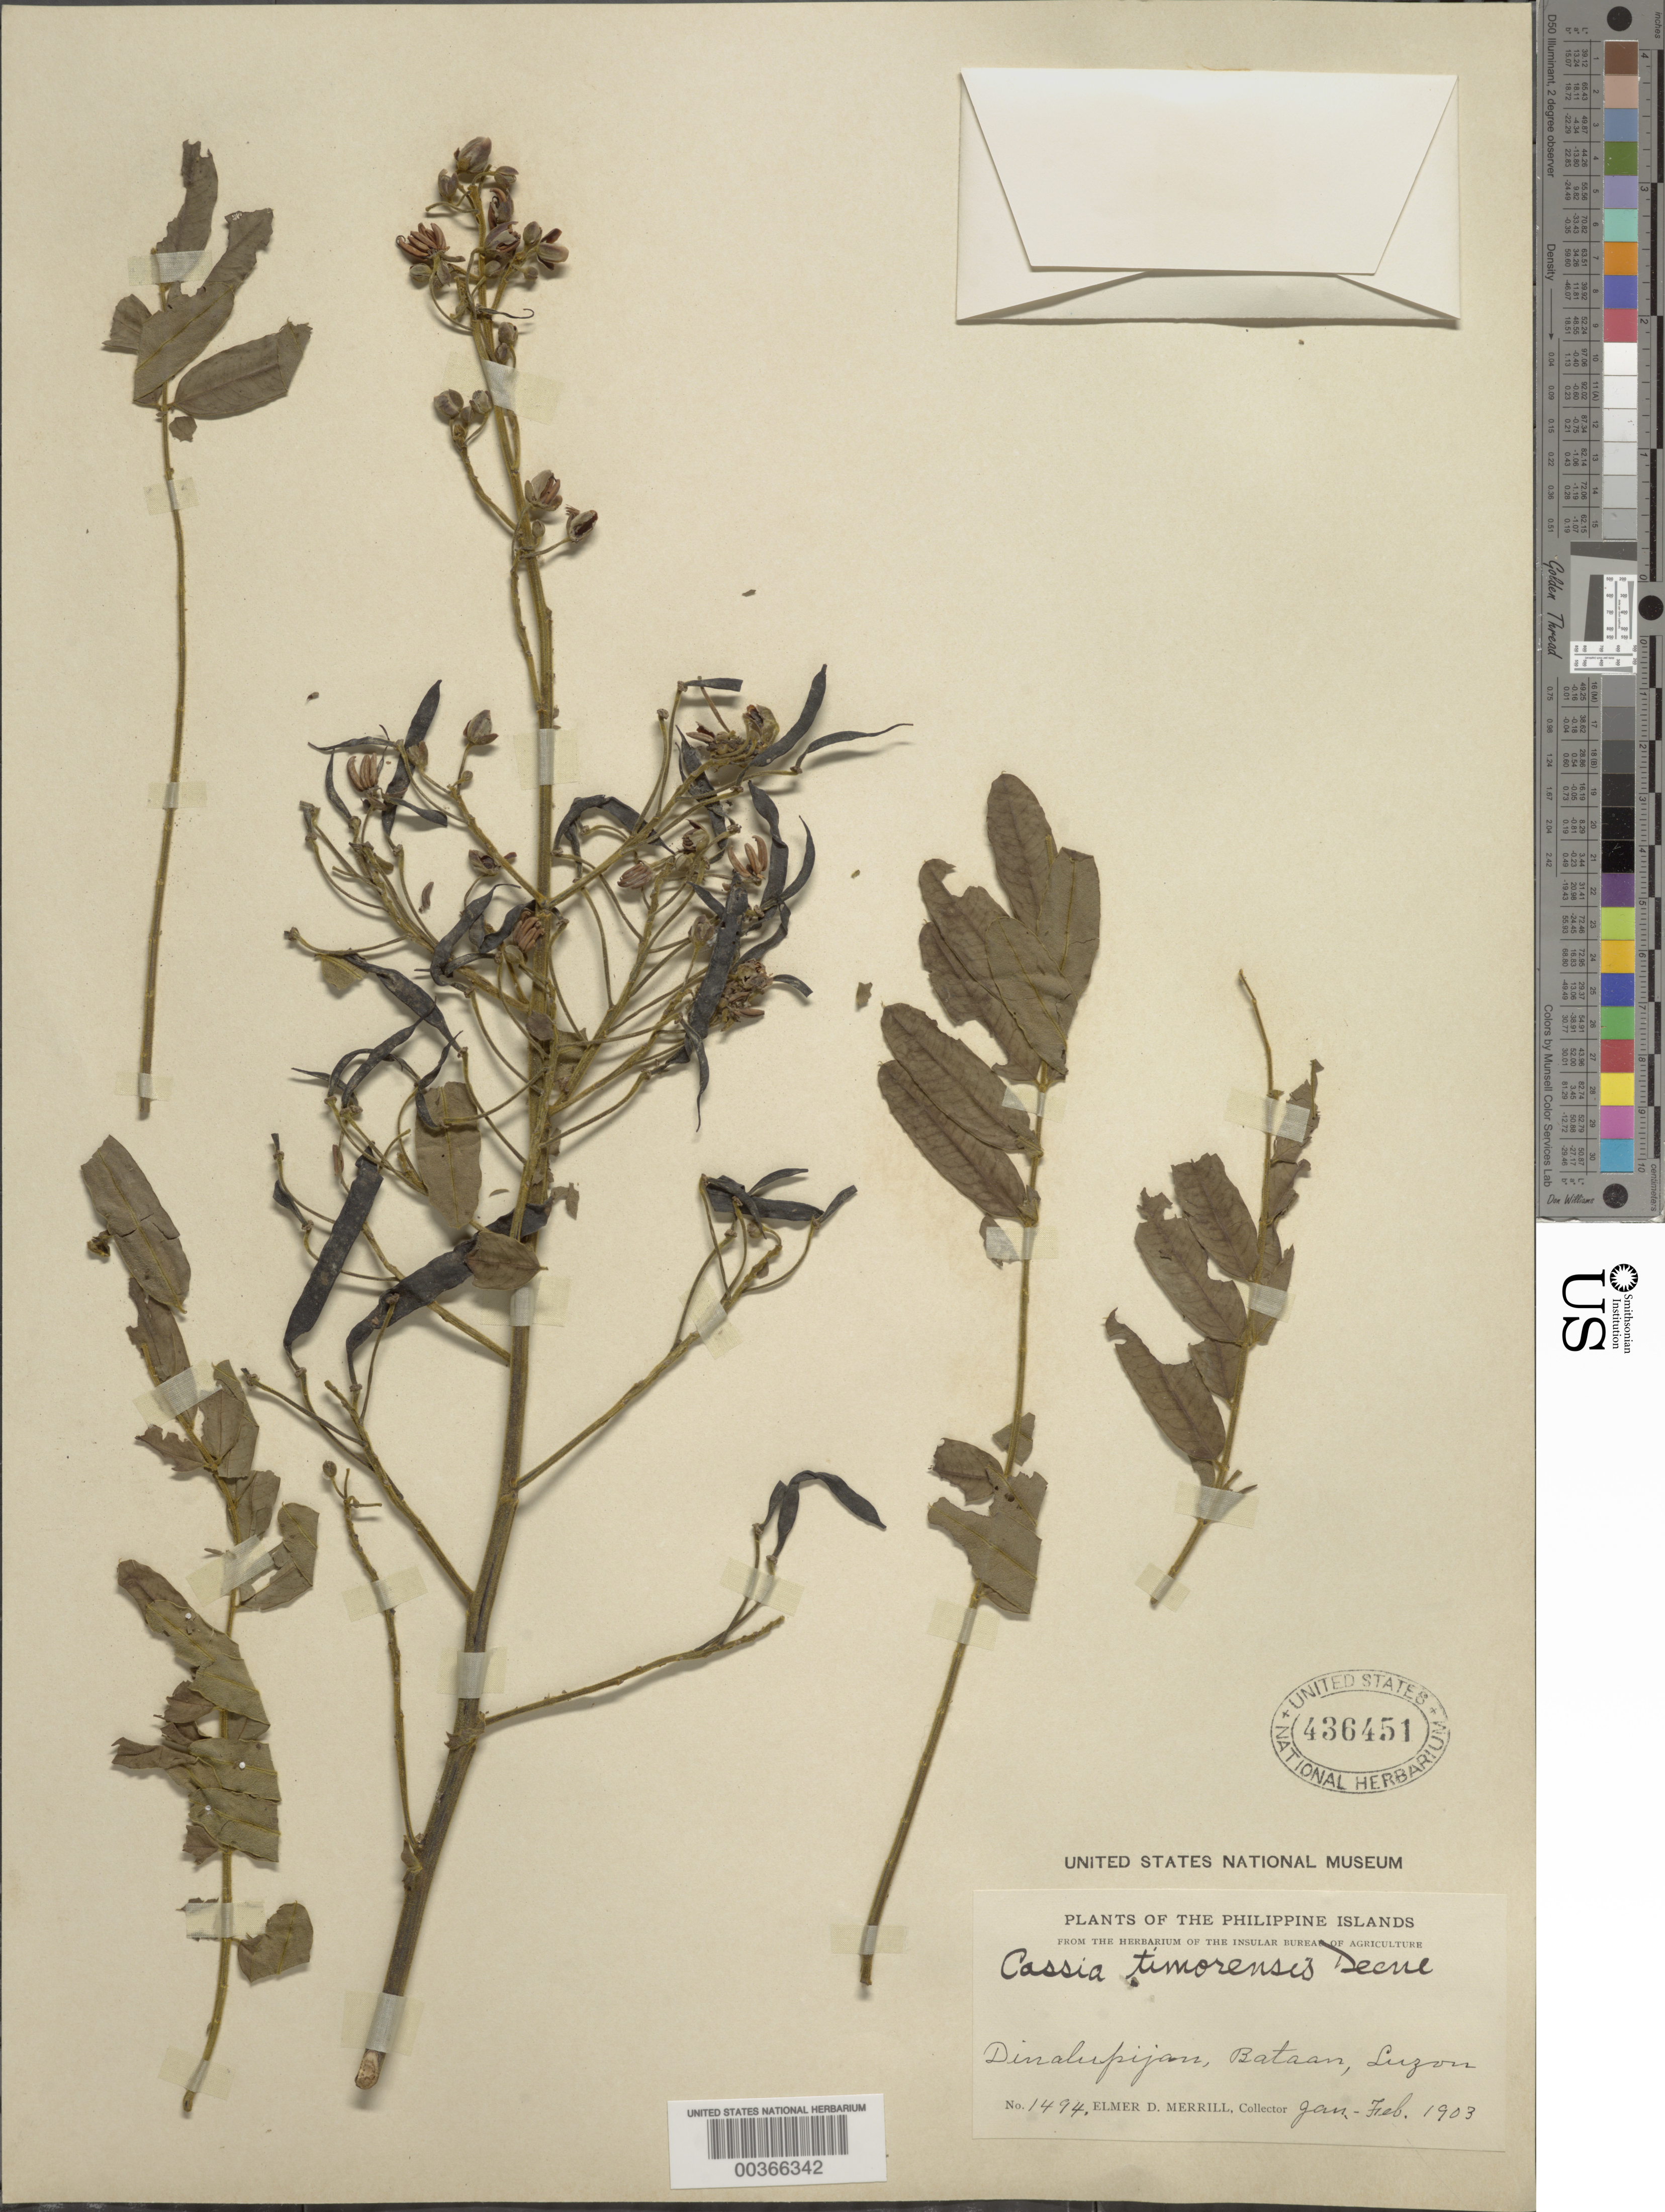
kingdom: Plantae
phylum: Tracheophyta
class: Magnoliopsida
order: Fabales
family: Fabaceae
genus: Senna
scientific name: Senna timorensis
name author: (DC.) H.S. Irwin & Barneby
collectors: E. D. Merrill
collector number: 1494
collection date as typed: Jan 1903 to -- Feb 1903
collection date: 1903-01/1903-02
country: Philippines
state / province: Central Luzon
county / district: Bataan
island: Luzon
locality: Dinalupijan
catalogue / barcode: US 436451